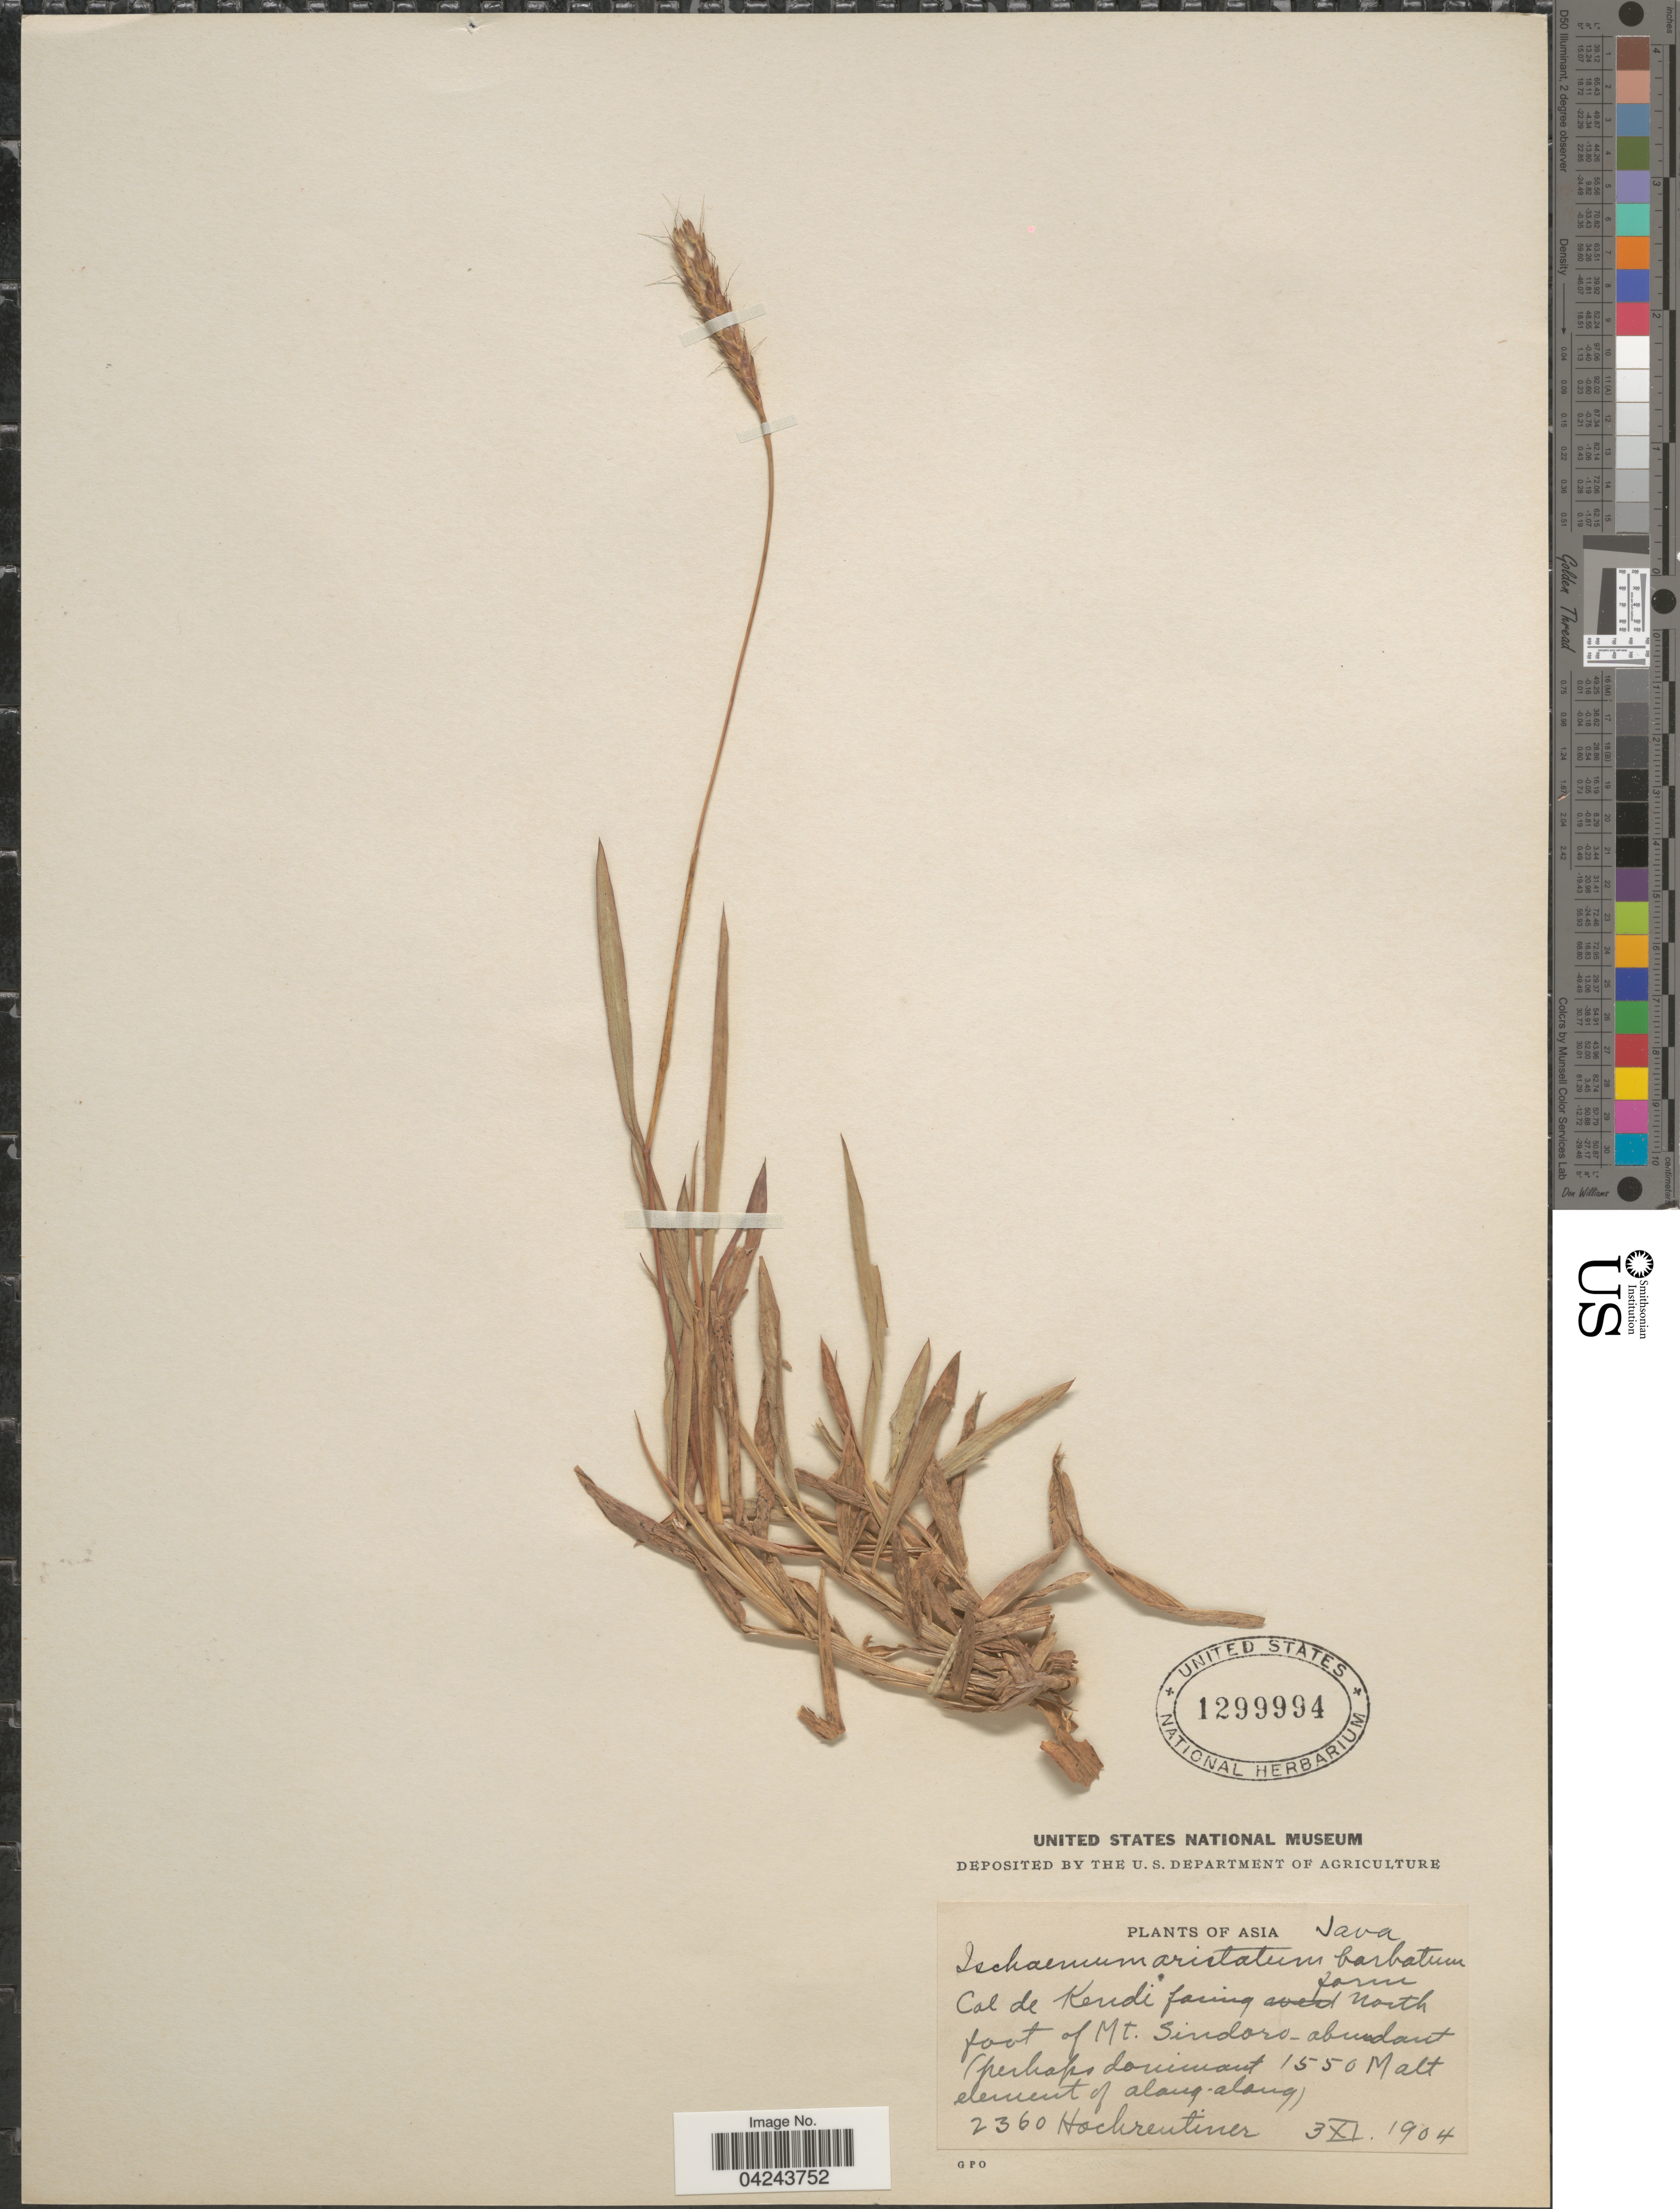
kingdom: Plantae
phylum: Tracheophyta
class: Liliopsida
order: Poales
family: Poaceae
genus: Ischaemum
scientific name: Ischaemum barbatum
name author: Blume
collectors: Hochreutiner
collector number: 2360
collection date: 1904-11-03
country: Indonesia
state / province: Java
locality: Col de Kendi facing North foot of Mt. Sindoro-abundant.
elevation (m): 1550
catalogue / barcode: US 1299994